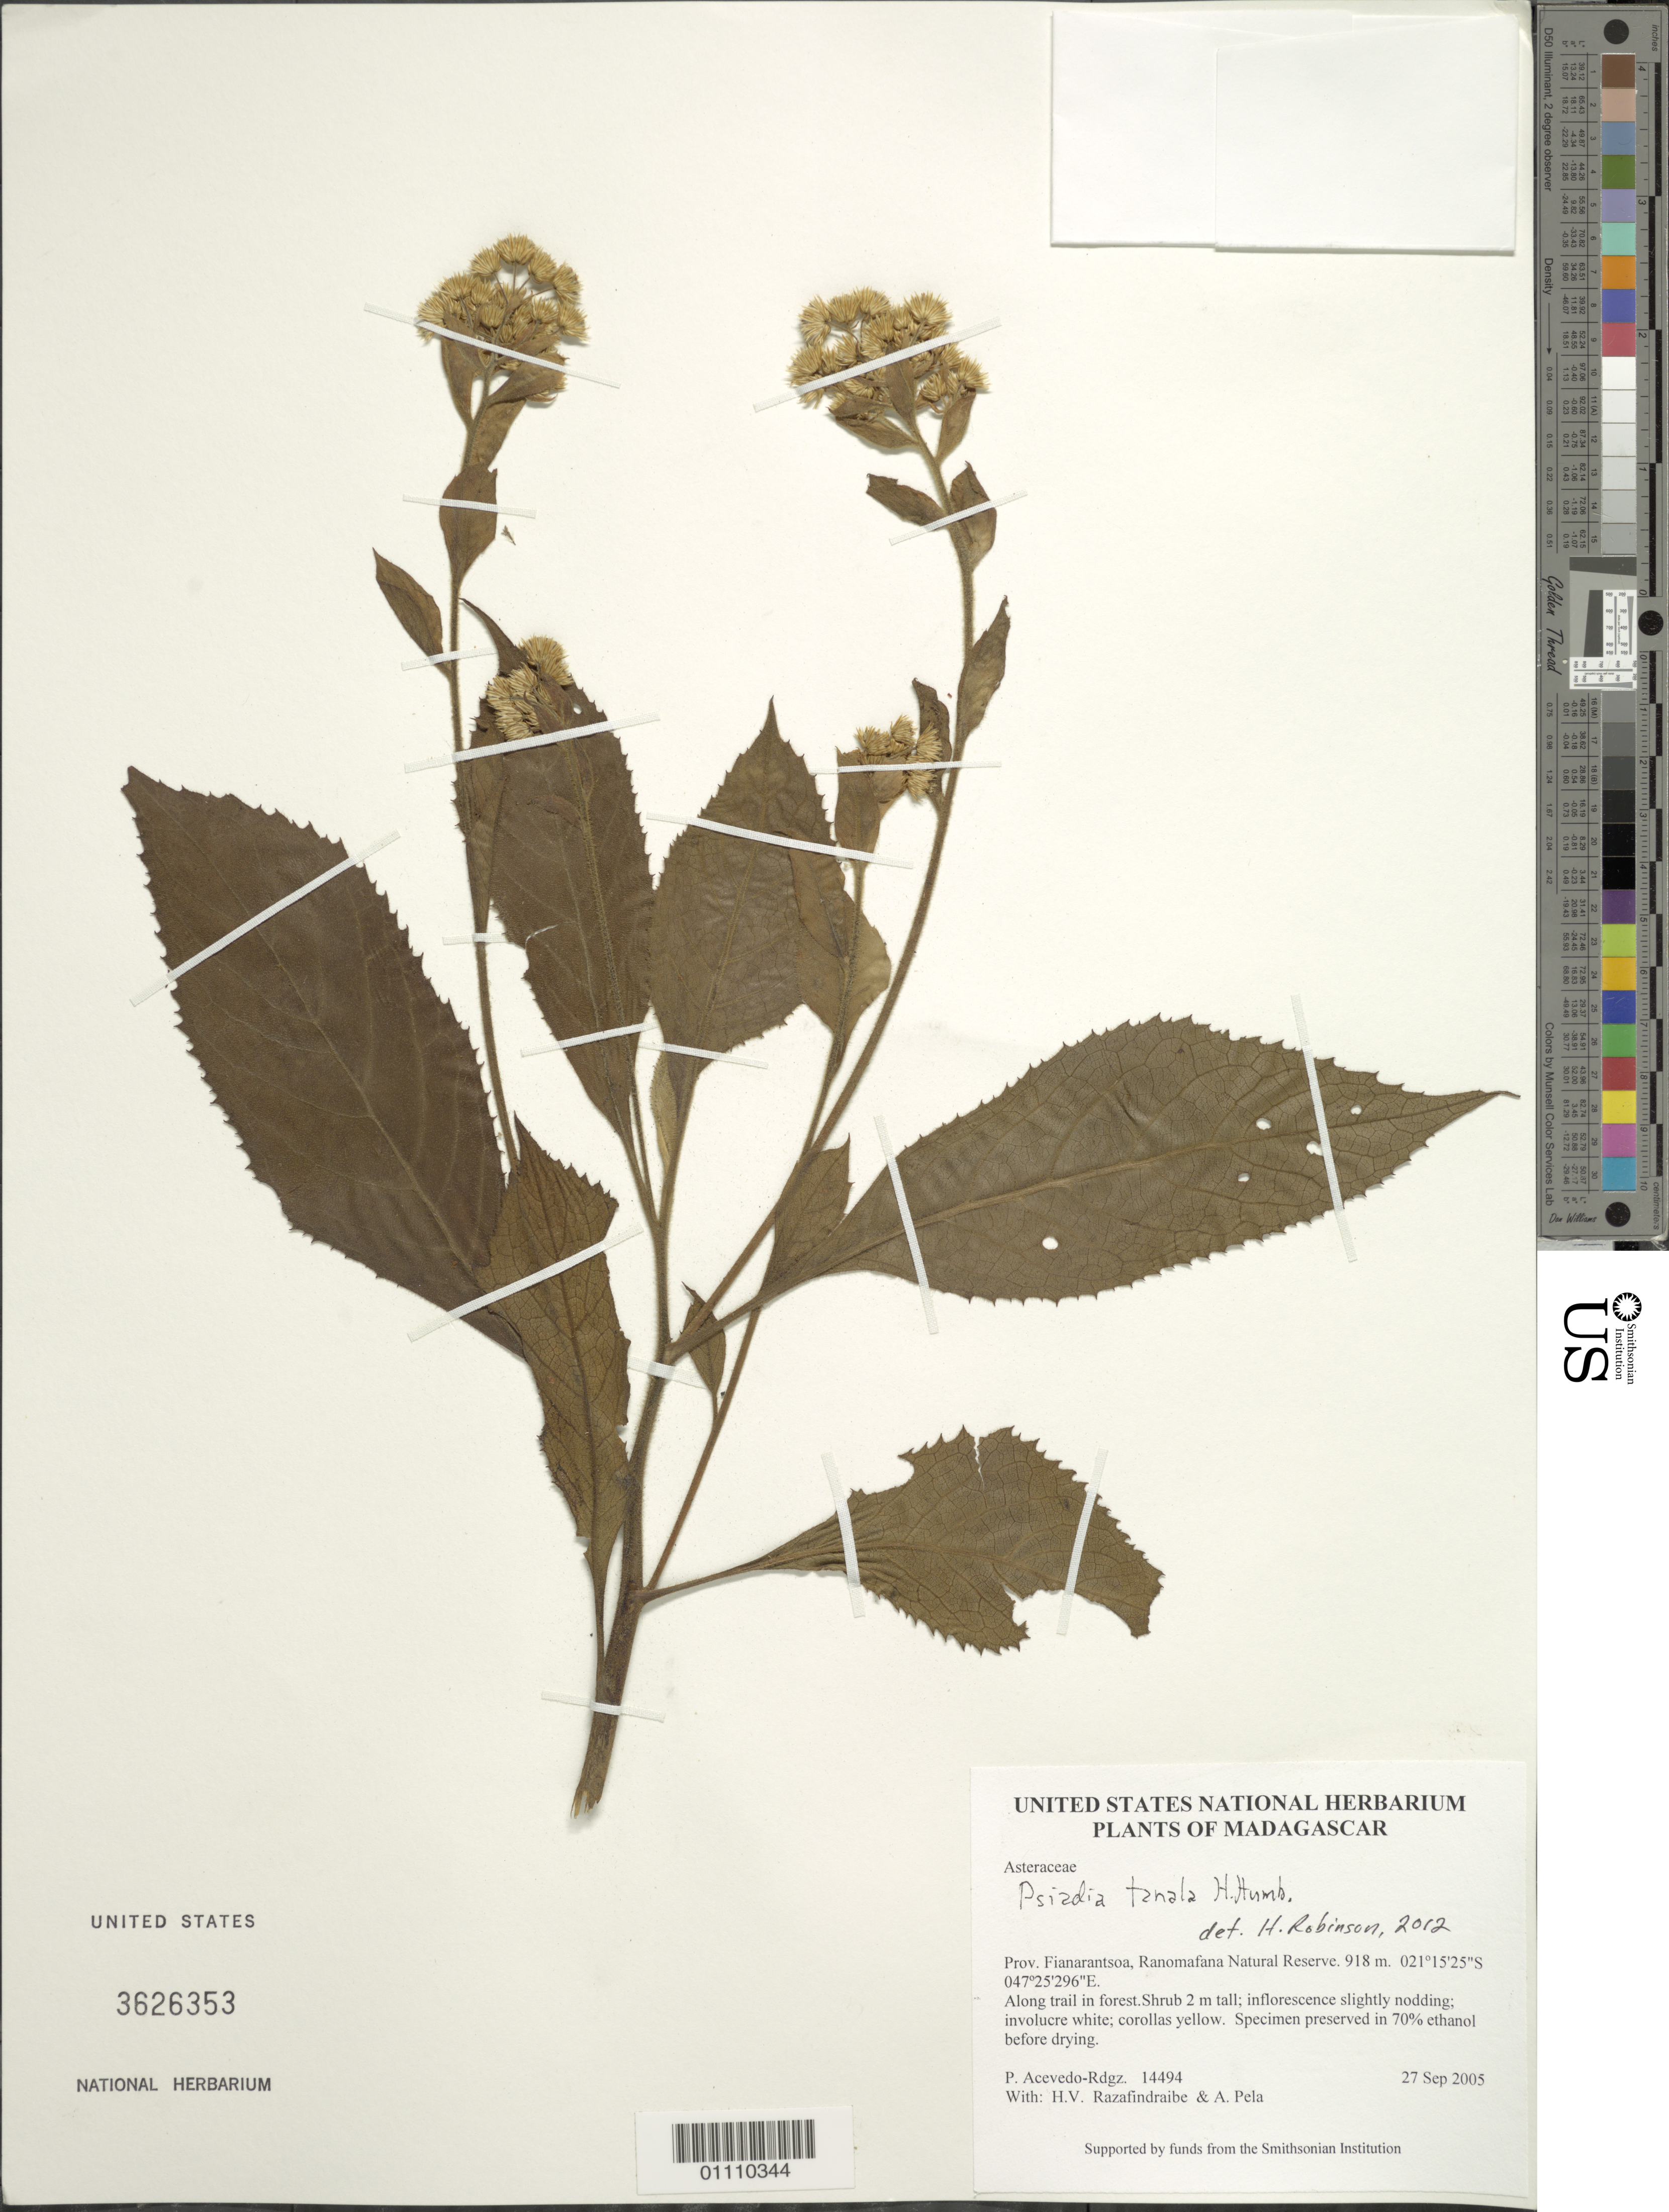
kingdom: Plantae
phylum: Tracheophyta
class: Magnoliopsida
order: Asterales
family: Asteraceae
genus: Psiadia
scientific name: Psiadia tanala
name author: Humbert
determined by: Robinson, Harold E., (US)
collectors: P. Acevedo-Rodr., H. Razafindraibe & A. Pela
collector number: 14494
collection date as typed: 27 Sep 2005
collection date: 2005-09-27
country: Madagascar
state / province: Haute Matsiatra / Vatovavy Fitovinany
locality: Prov. Fianarantsoa, Ranomafana Natural Reserve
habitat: Along trail in forest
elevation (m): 918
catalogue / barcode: US 3626353